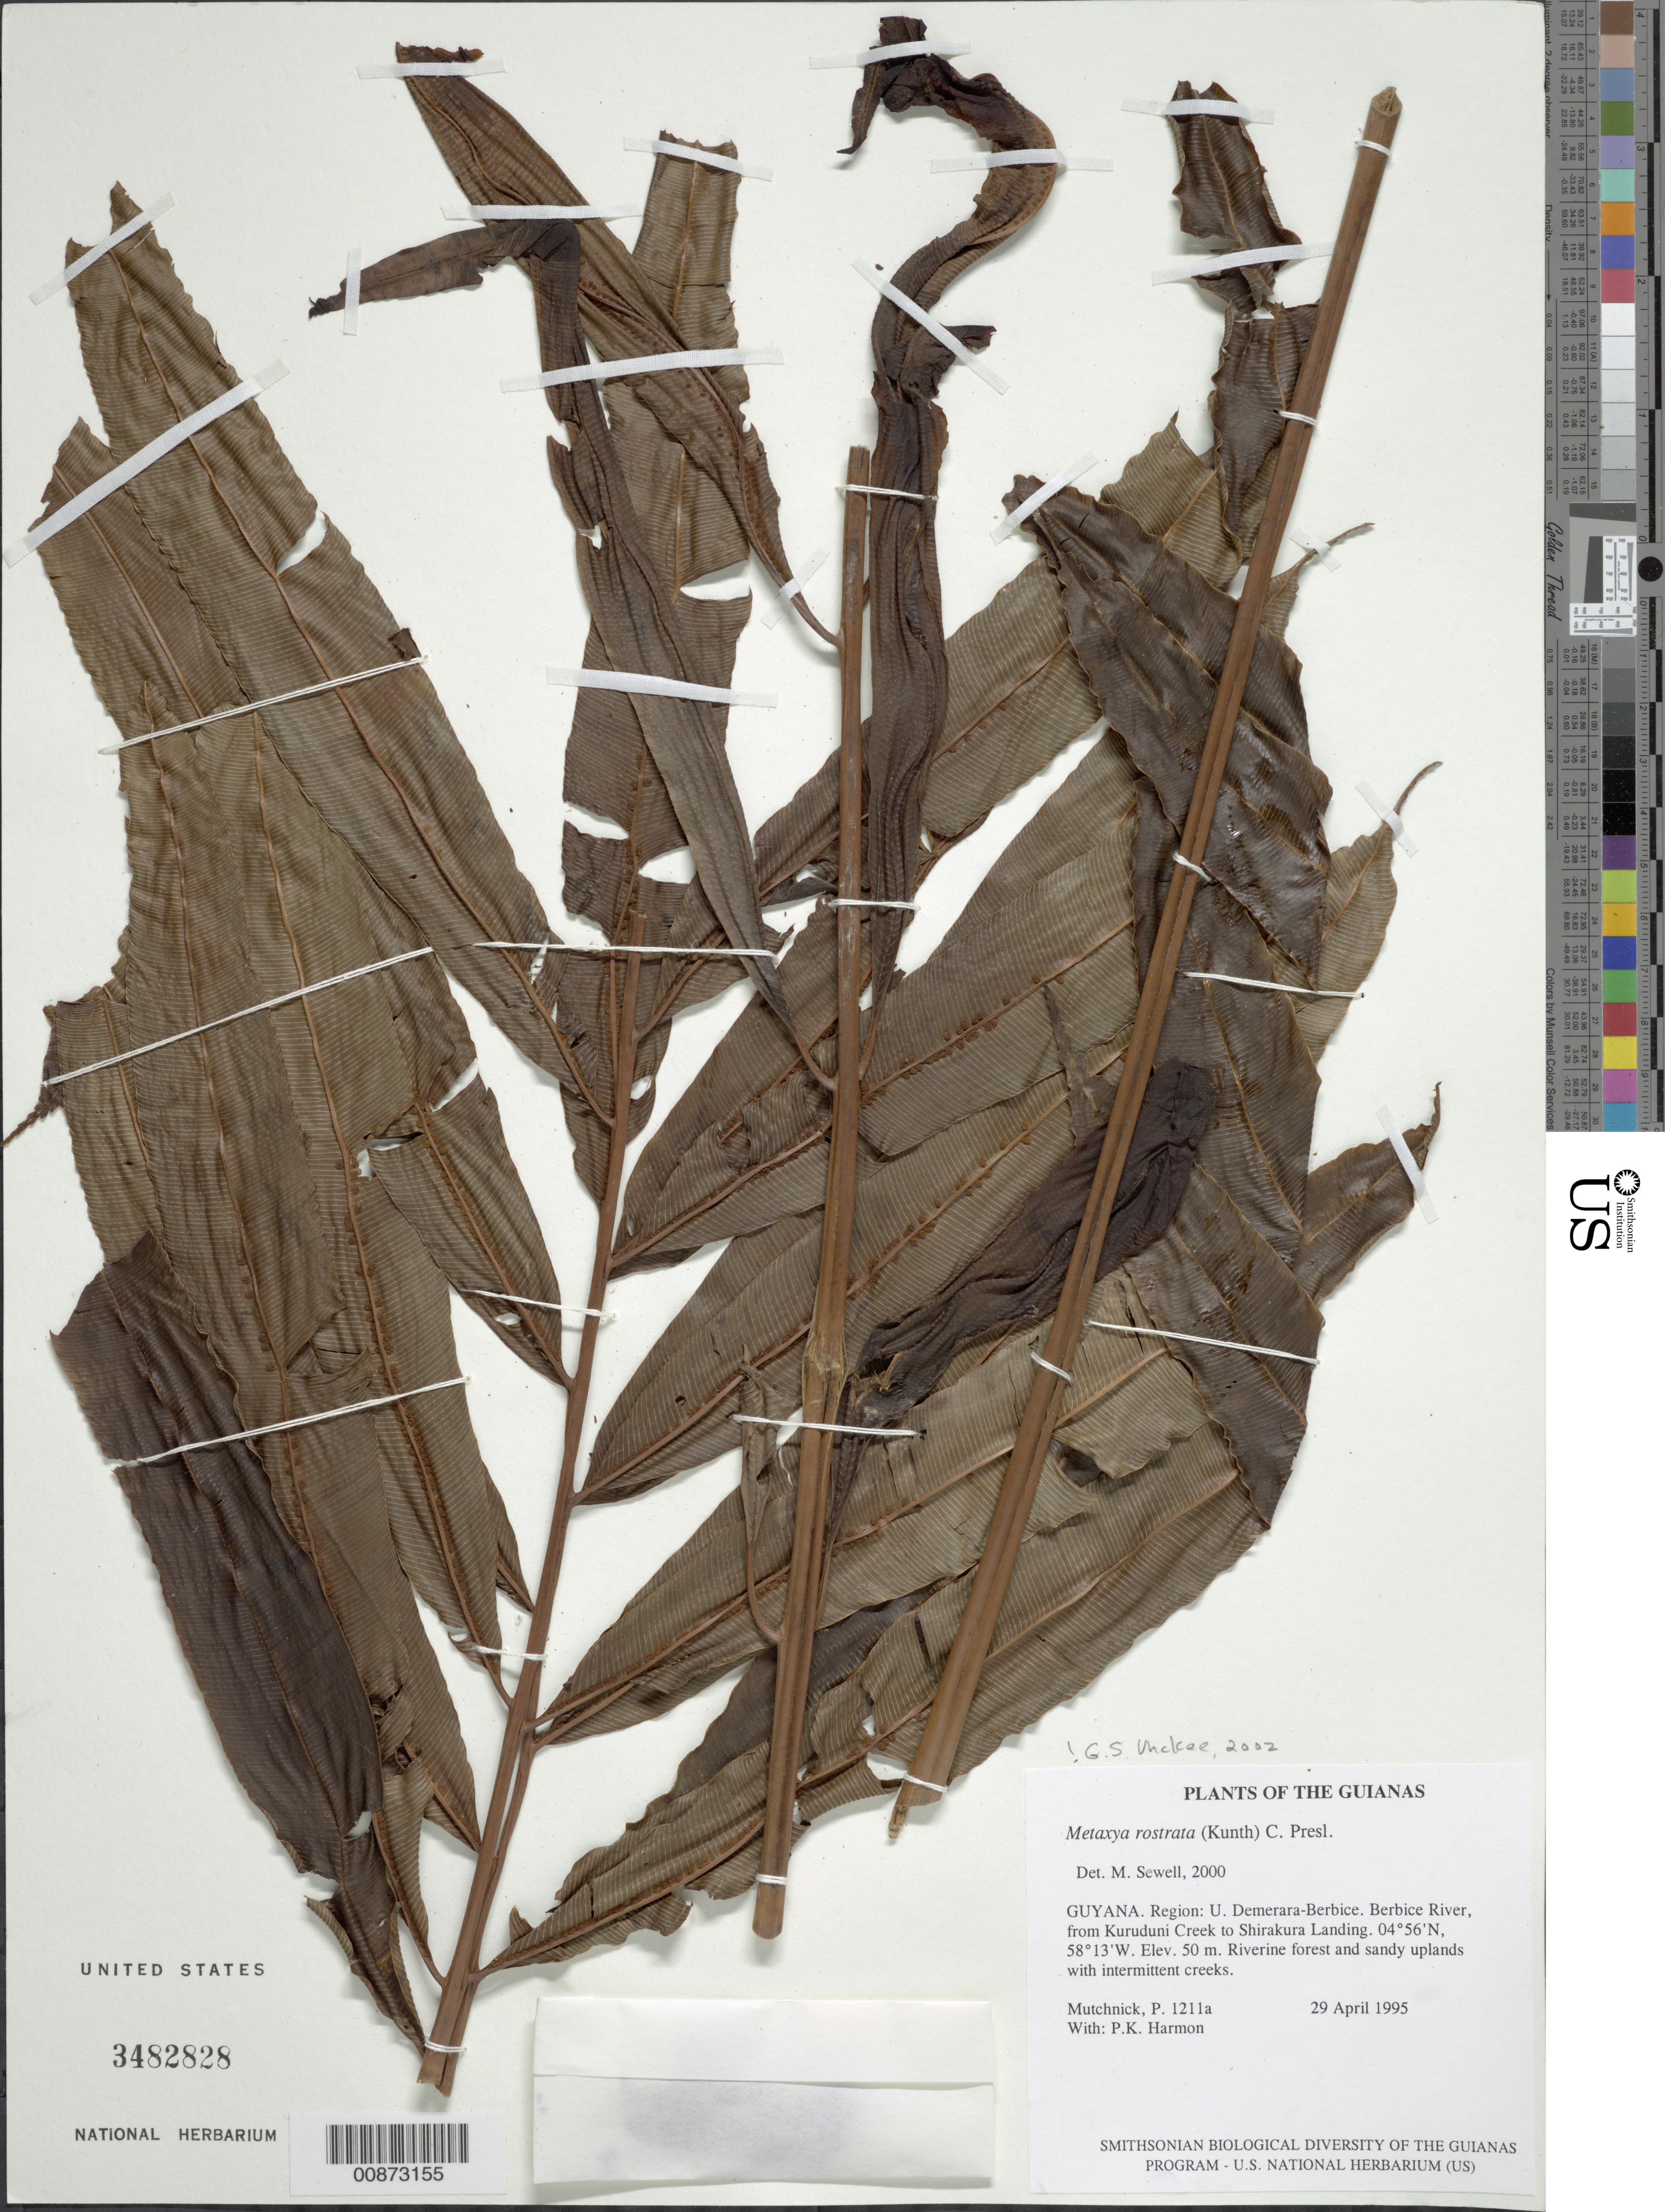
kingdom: Plantae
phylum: Tracheophyta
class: Polypodiopsida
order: Cyatheales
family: Metaxyaceae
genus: Metaxya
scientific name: Metaxya rostrata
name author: (Kunth) C. Presl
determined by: McKee, G. S., (US), NMNH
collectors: P. Mutchnick & P. Harmon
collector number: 1211 a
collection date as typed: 29 April 1995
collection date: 1995-04-29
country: Guyana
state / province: U. Demerara-Berbice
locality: Berbice River, from Kuruduni Creek to Shirakura Landing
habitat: Riverine forest and sandy uplands with intermittent creeks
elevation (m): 50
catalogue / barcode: US 3482828